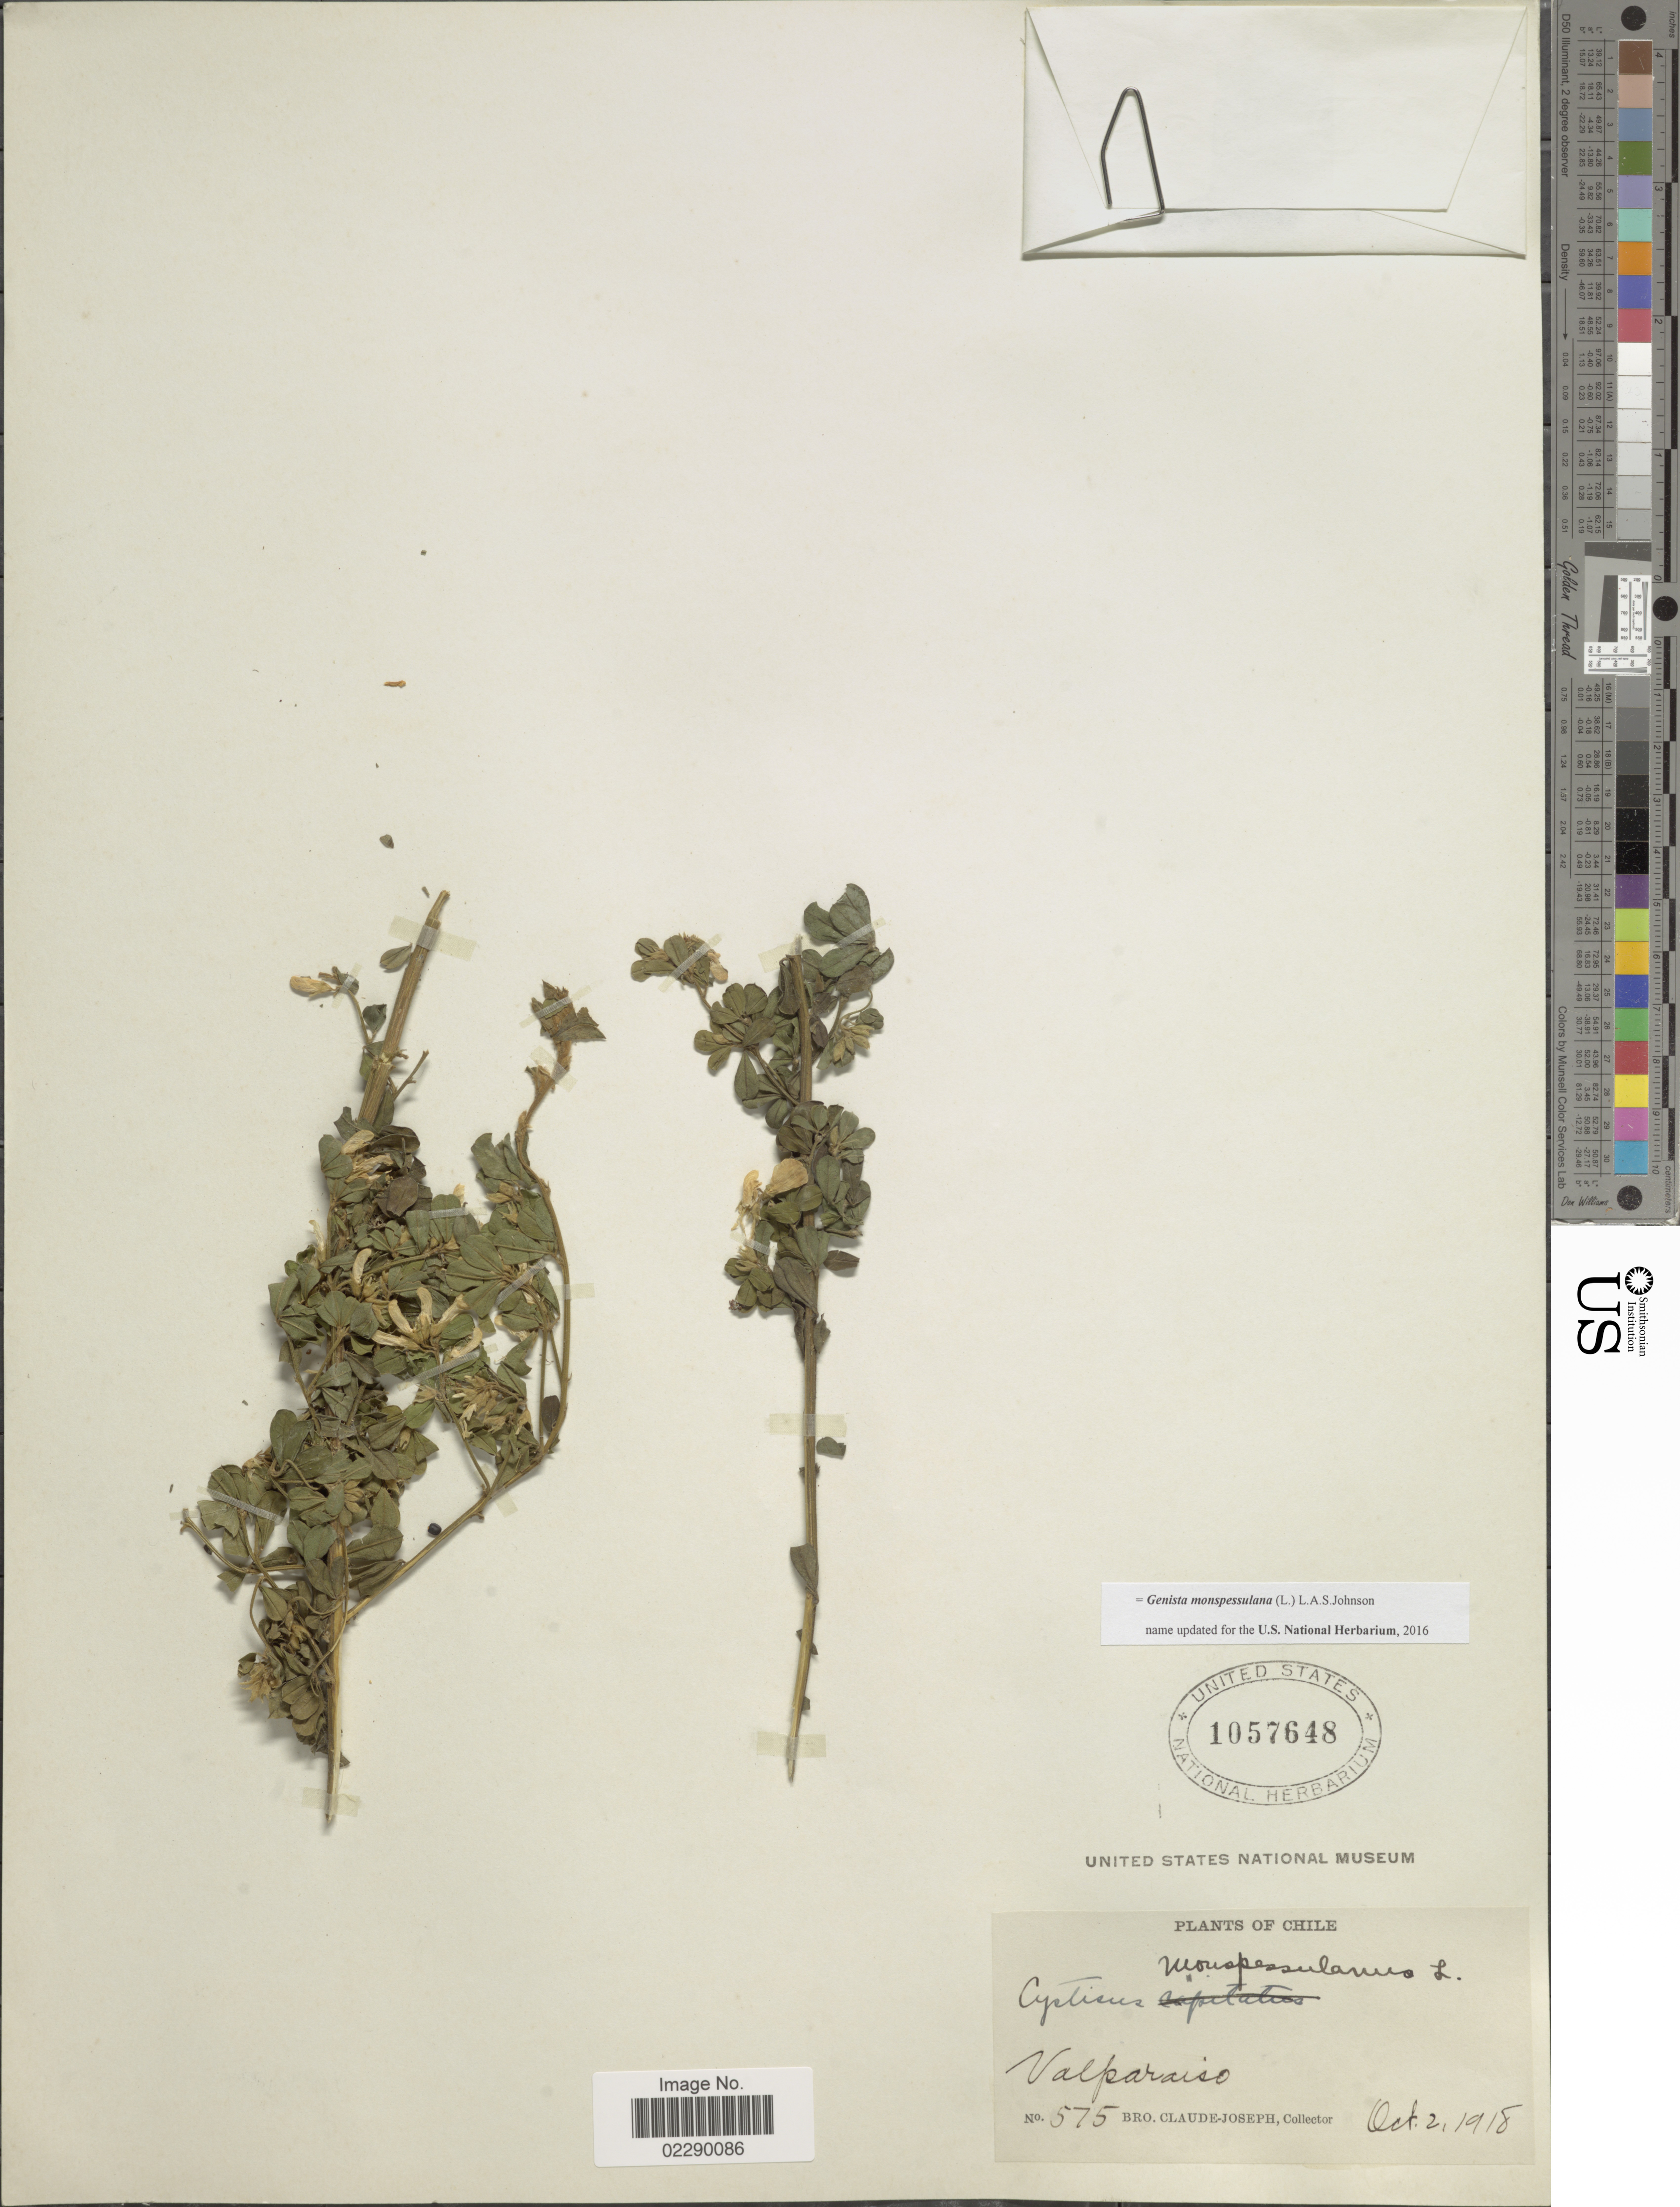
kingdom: Plantae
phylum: Tracheophyta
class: Magnoliopsida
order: Fabales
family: Fabaceae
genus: Genista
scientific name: Genista monspessulana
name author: (L.) L.A.S. Johnson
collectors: Bro. Claude-Joseph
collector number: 575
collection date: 1918-10-02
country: Chile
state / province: Valparaíso (V)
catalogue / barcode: US 1057648